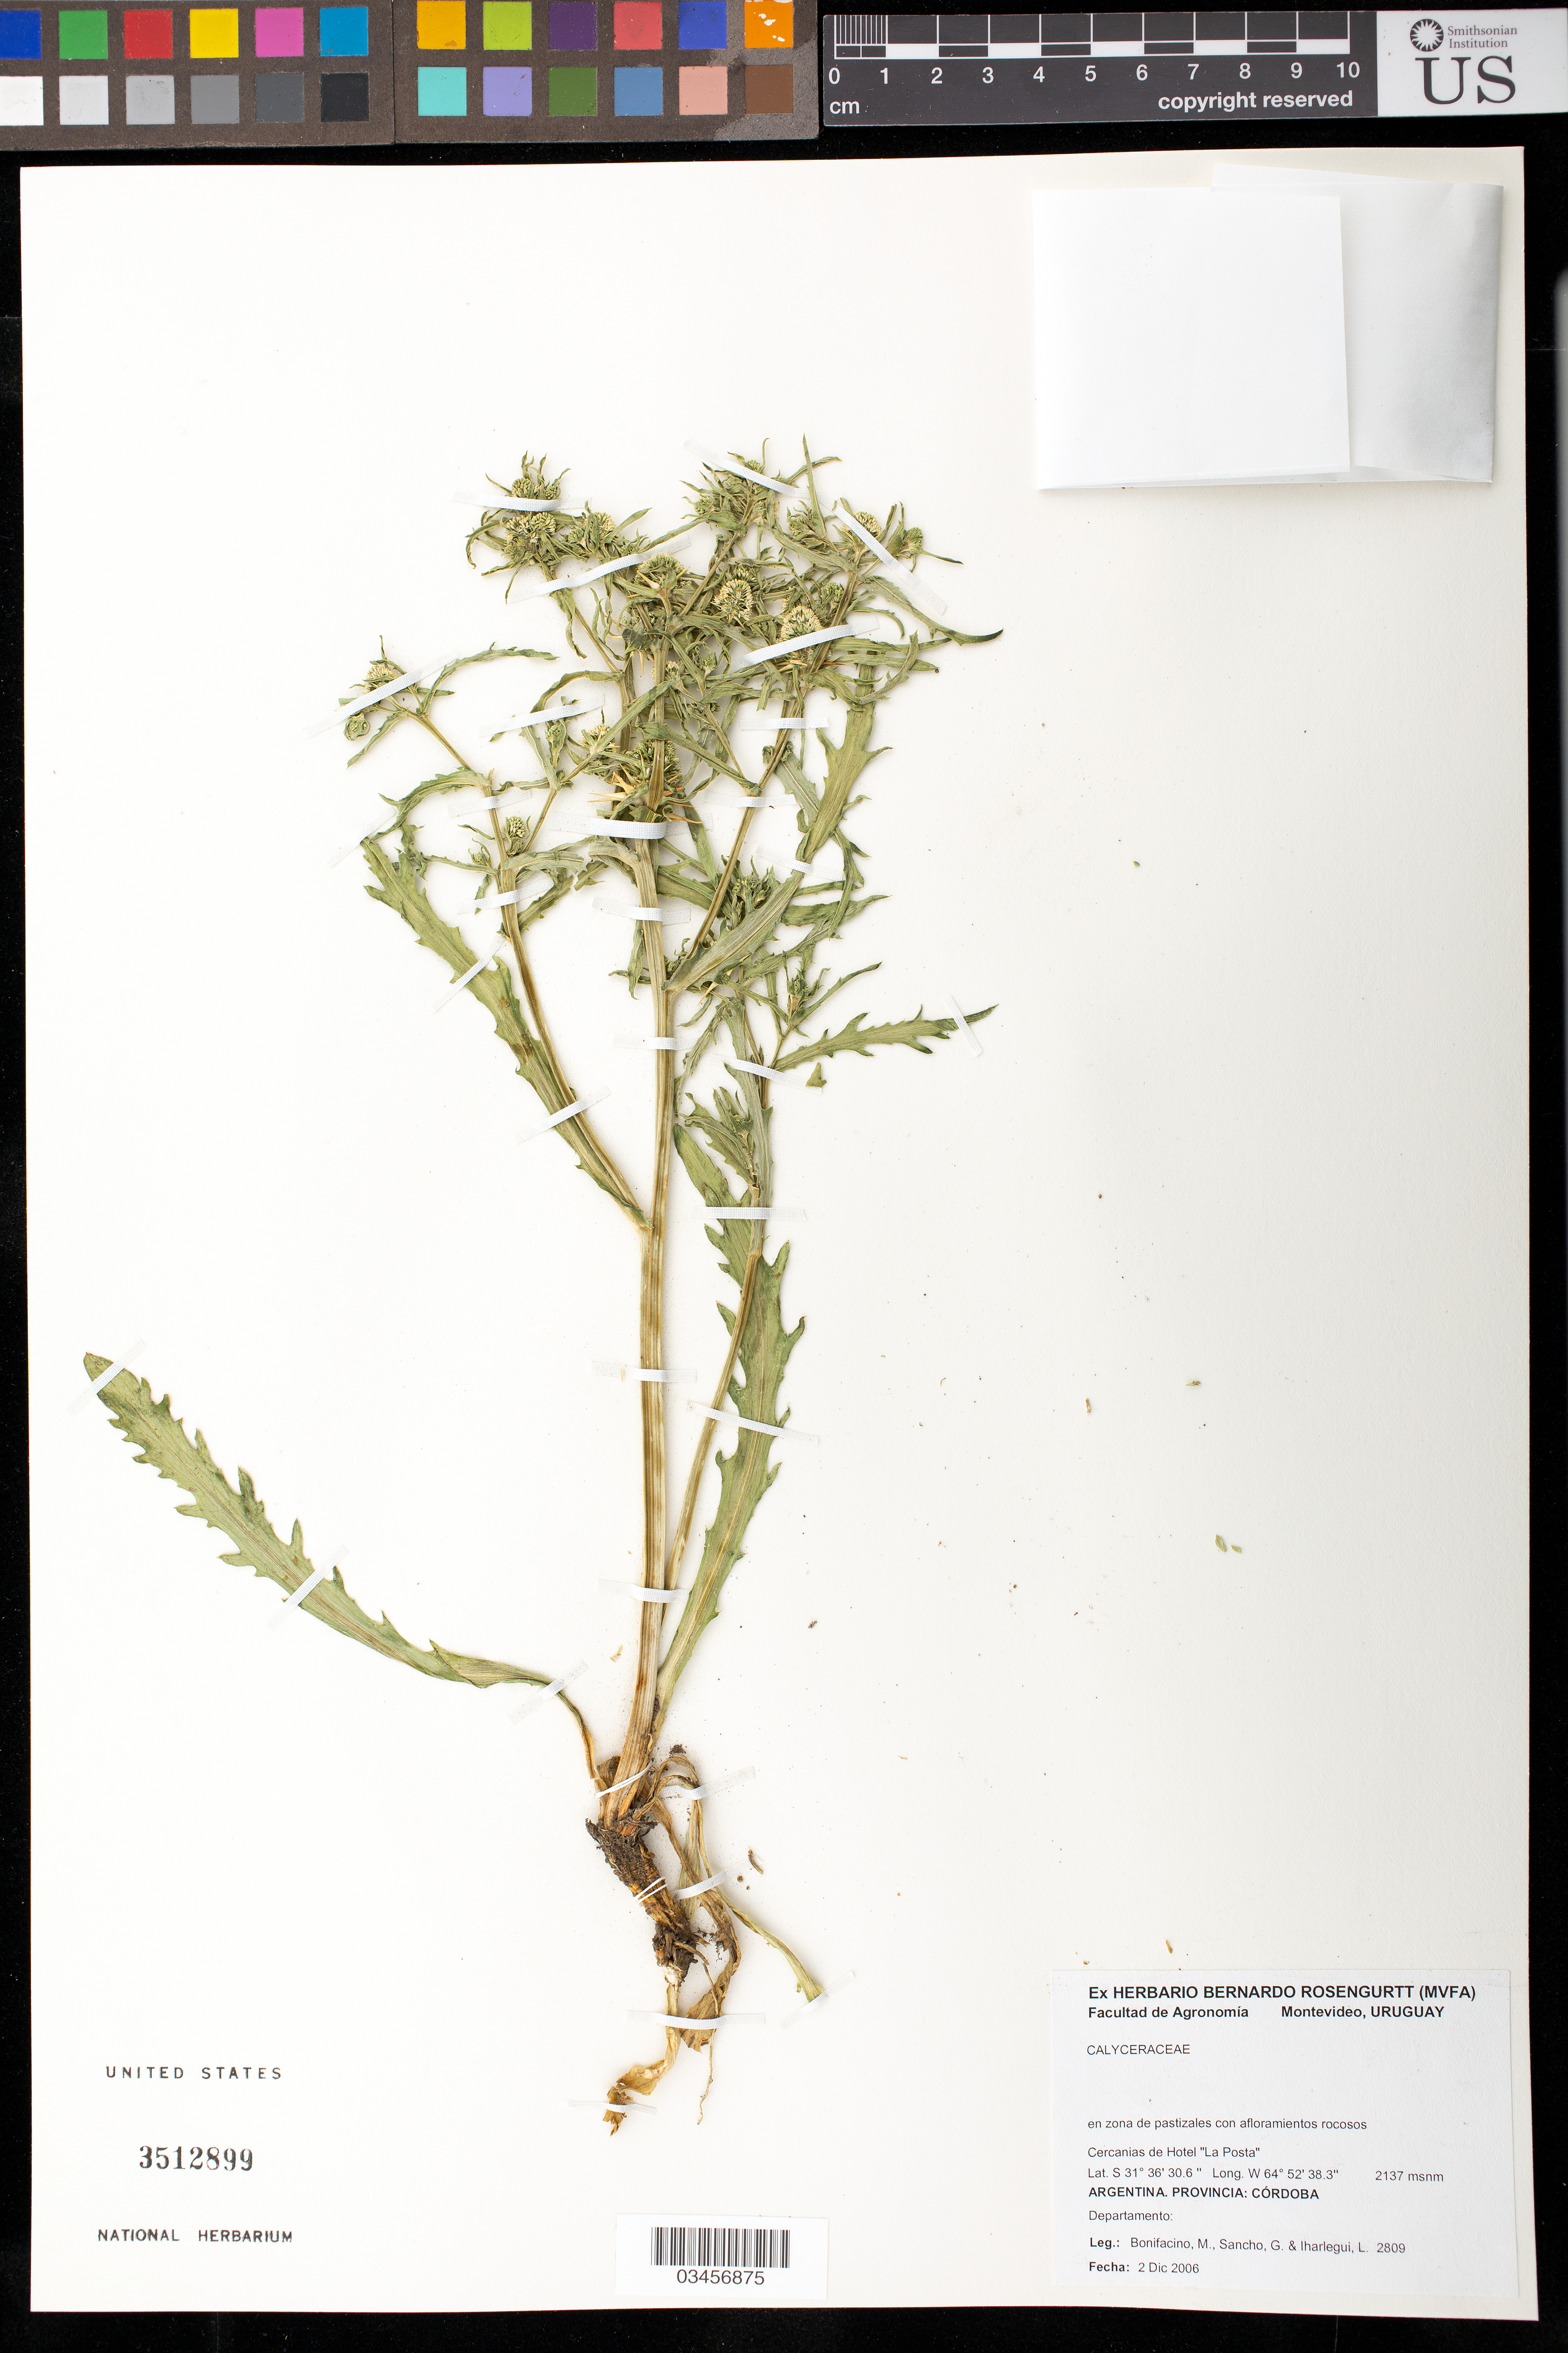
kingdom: Plantae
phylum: Tracheophyta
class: Magnoliopsida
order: Asterales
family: Calyceraceae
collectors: M. Bonifacino, G. Sancho & L. Iharlegui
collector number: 2809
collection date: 2006-12-02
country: Argentina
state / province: Córdoba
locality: Cercanias de Hotel "La Posta"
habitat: En zona de pastizales con afloramientos rocosos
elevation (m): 2137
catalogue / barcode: US 3512899